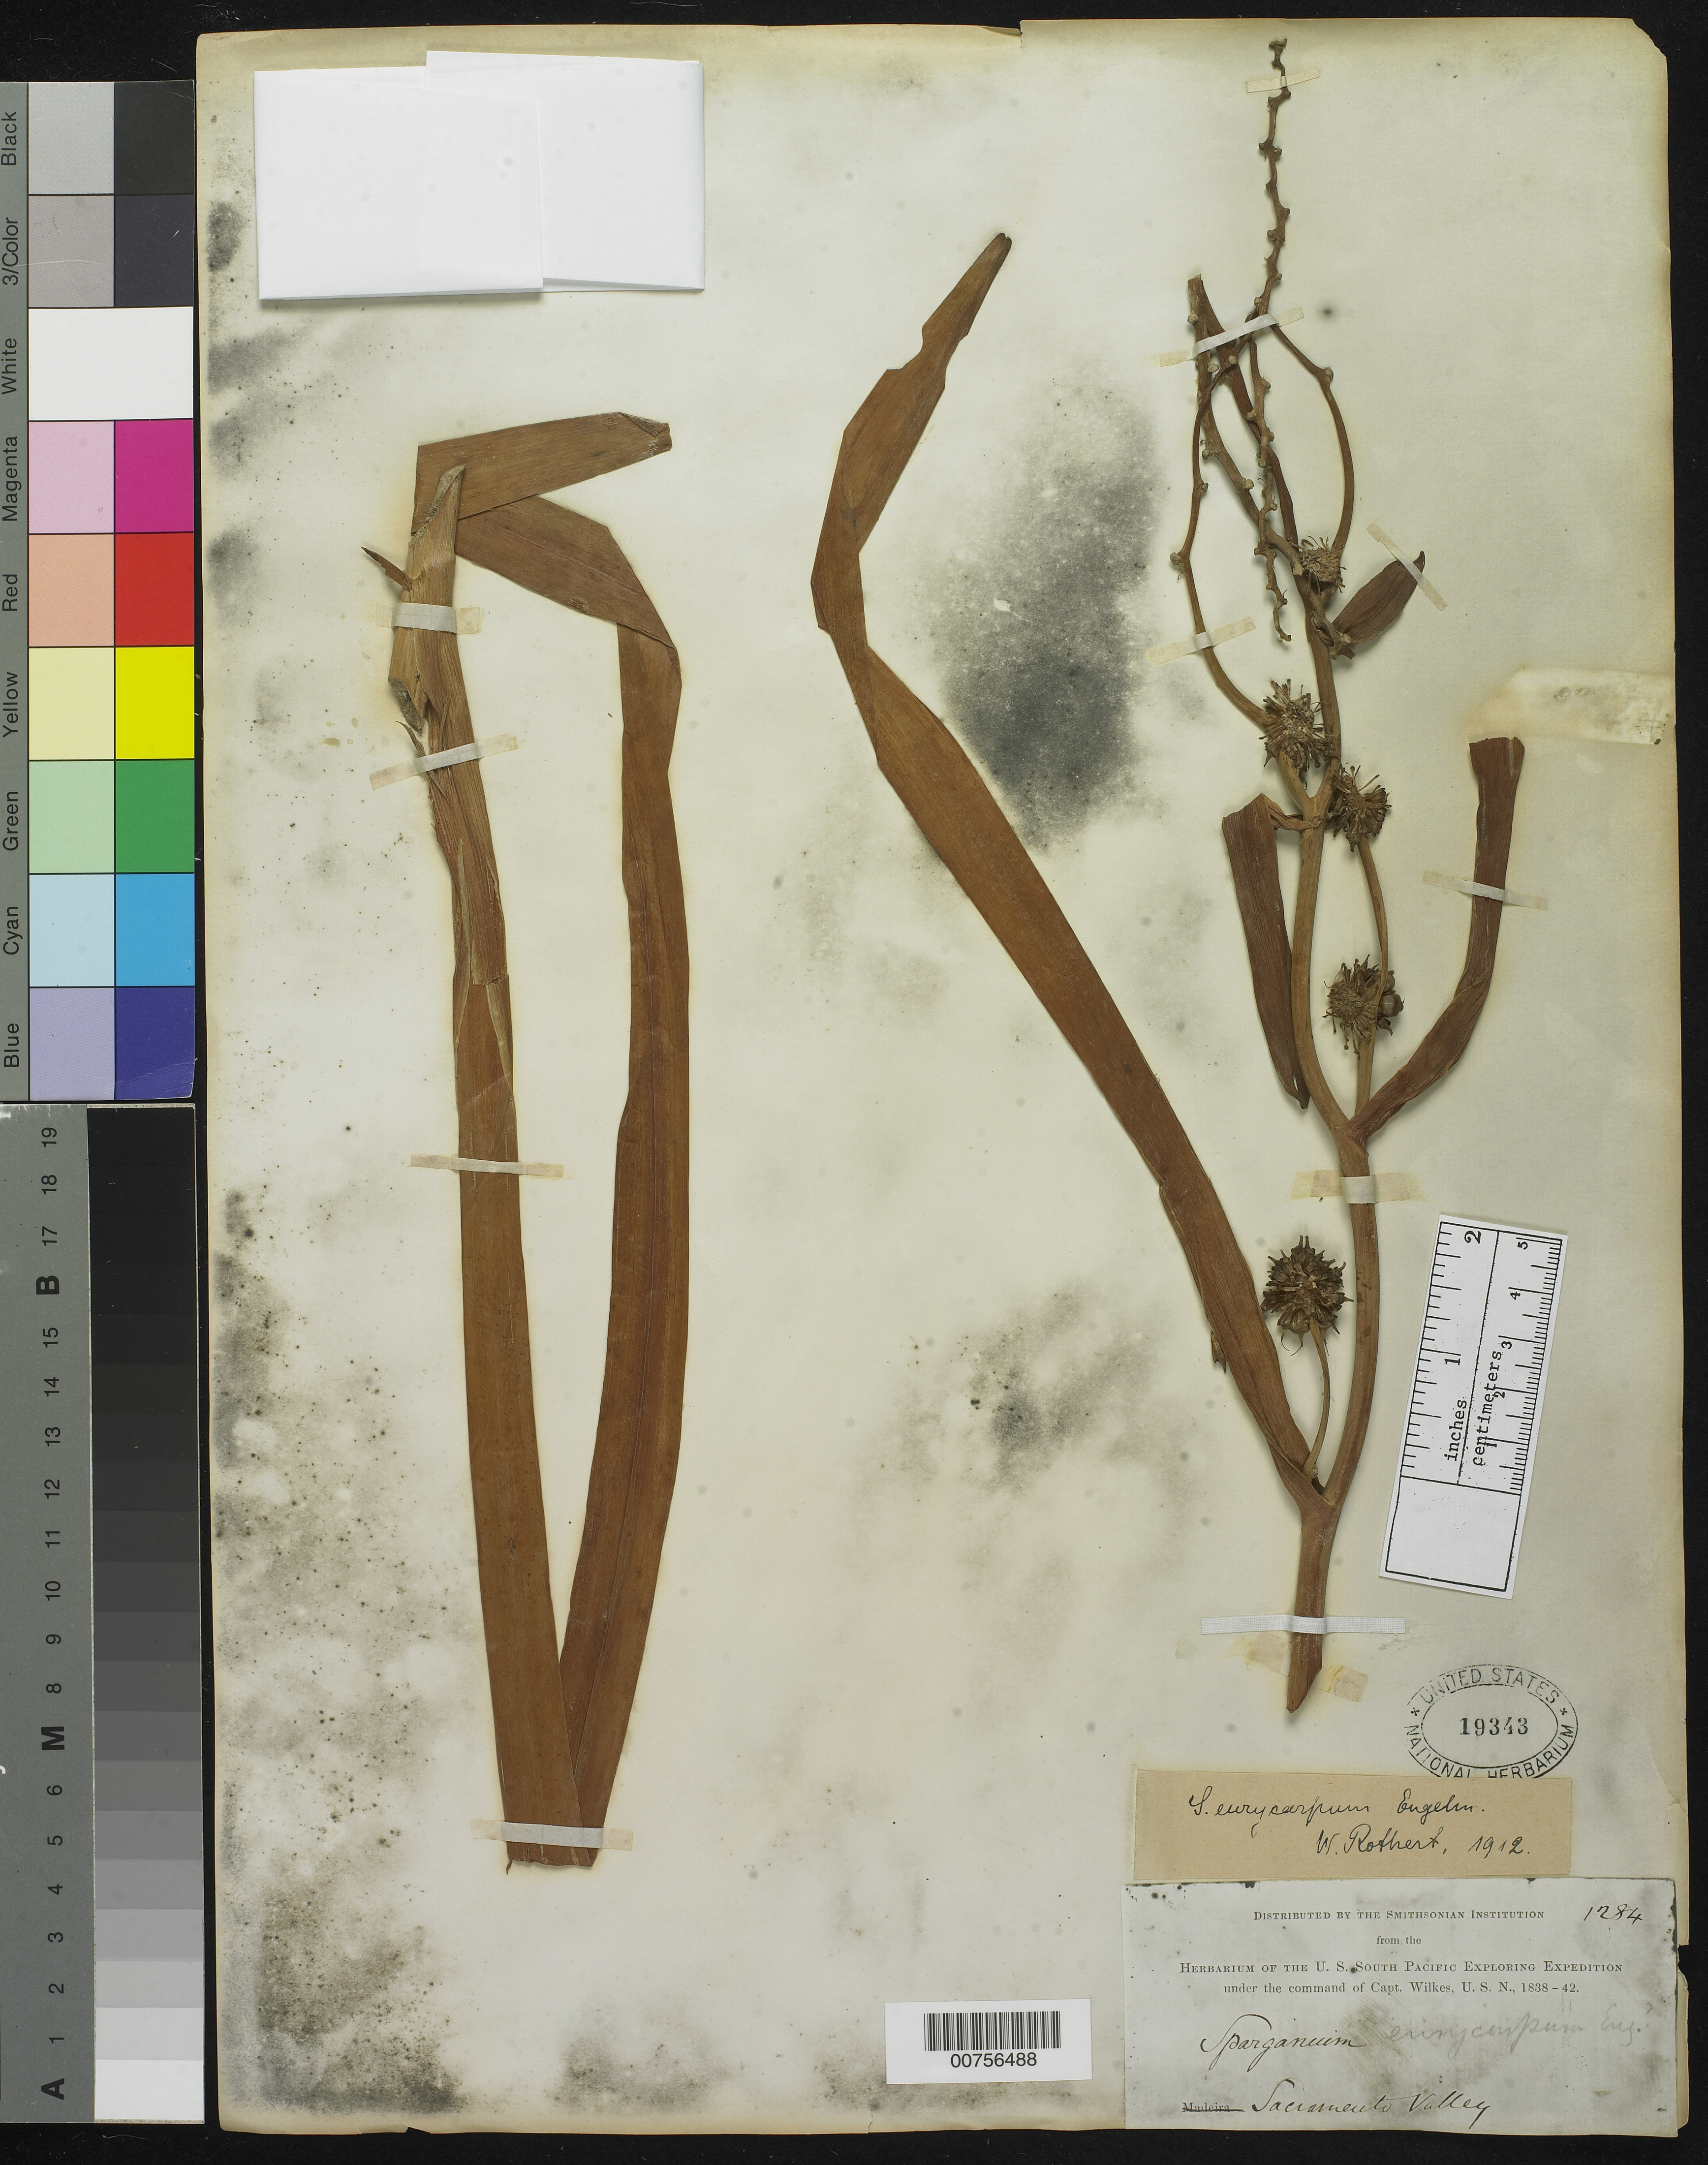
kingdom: Plantae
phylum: Tracheophyta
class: Liliopsida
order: Poales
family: Typhaceae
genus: Sparganium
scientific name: Sparganium eurycarpum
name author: Engelm.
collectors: Wilkes Explor. Exped.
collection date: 1838/1842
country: United States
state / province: California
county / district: Sacramento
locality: Sacramento Valley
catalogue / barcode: US 19343